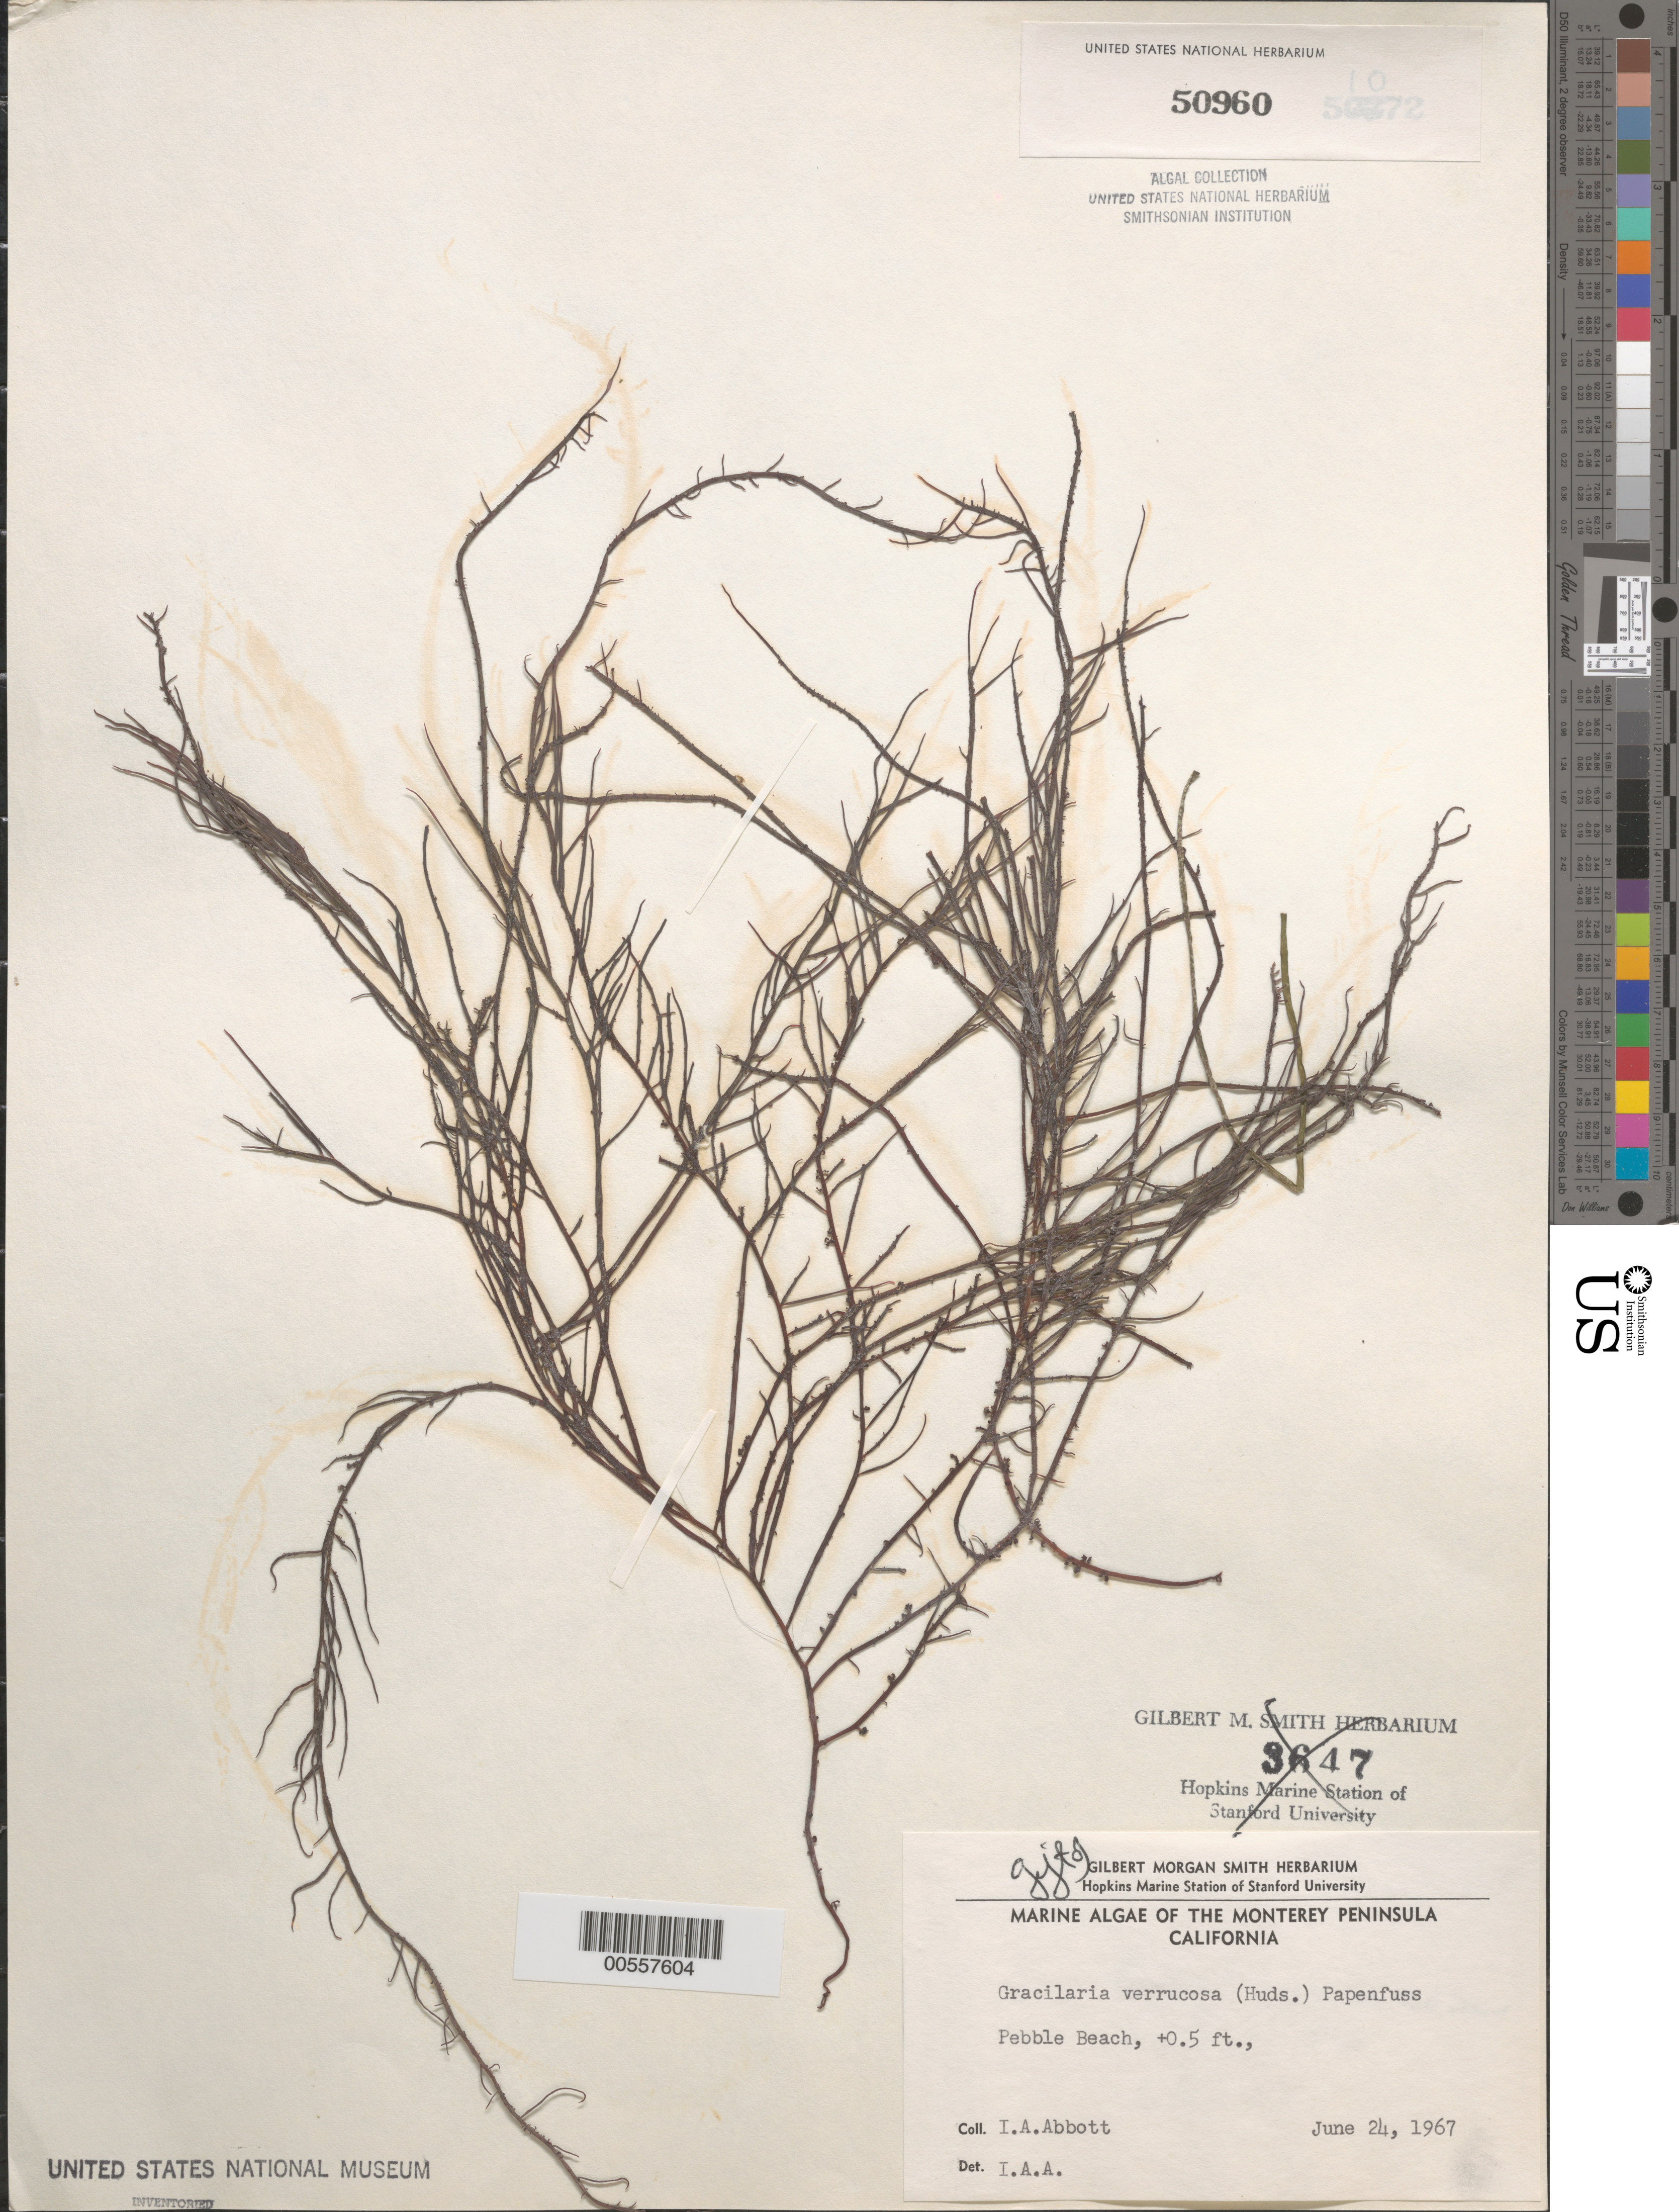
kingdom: Plantae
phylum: Rhodophyta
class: Florideophyceae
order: Gracilariales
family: Gracilariaceae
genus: Gracilariopsis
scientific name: Gracilariopsis longissima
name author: (S.G. Gmel.) Steentoft et al.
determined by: Algae name updating Project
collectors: I. A. Abbott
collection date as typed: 24 Jun 1967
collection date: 1967-06-24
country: United States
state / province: California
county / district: Monterey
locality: Pebble Beach, Monterey Peninsula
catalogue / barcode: US 50960